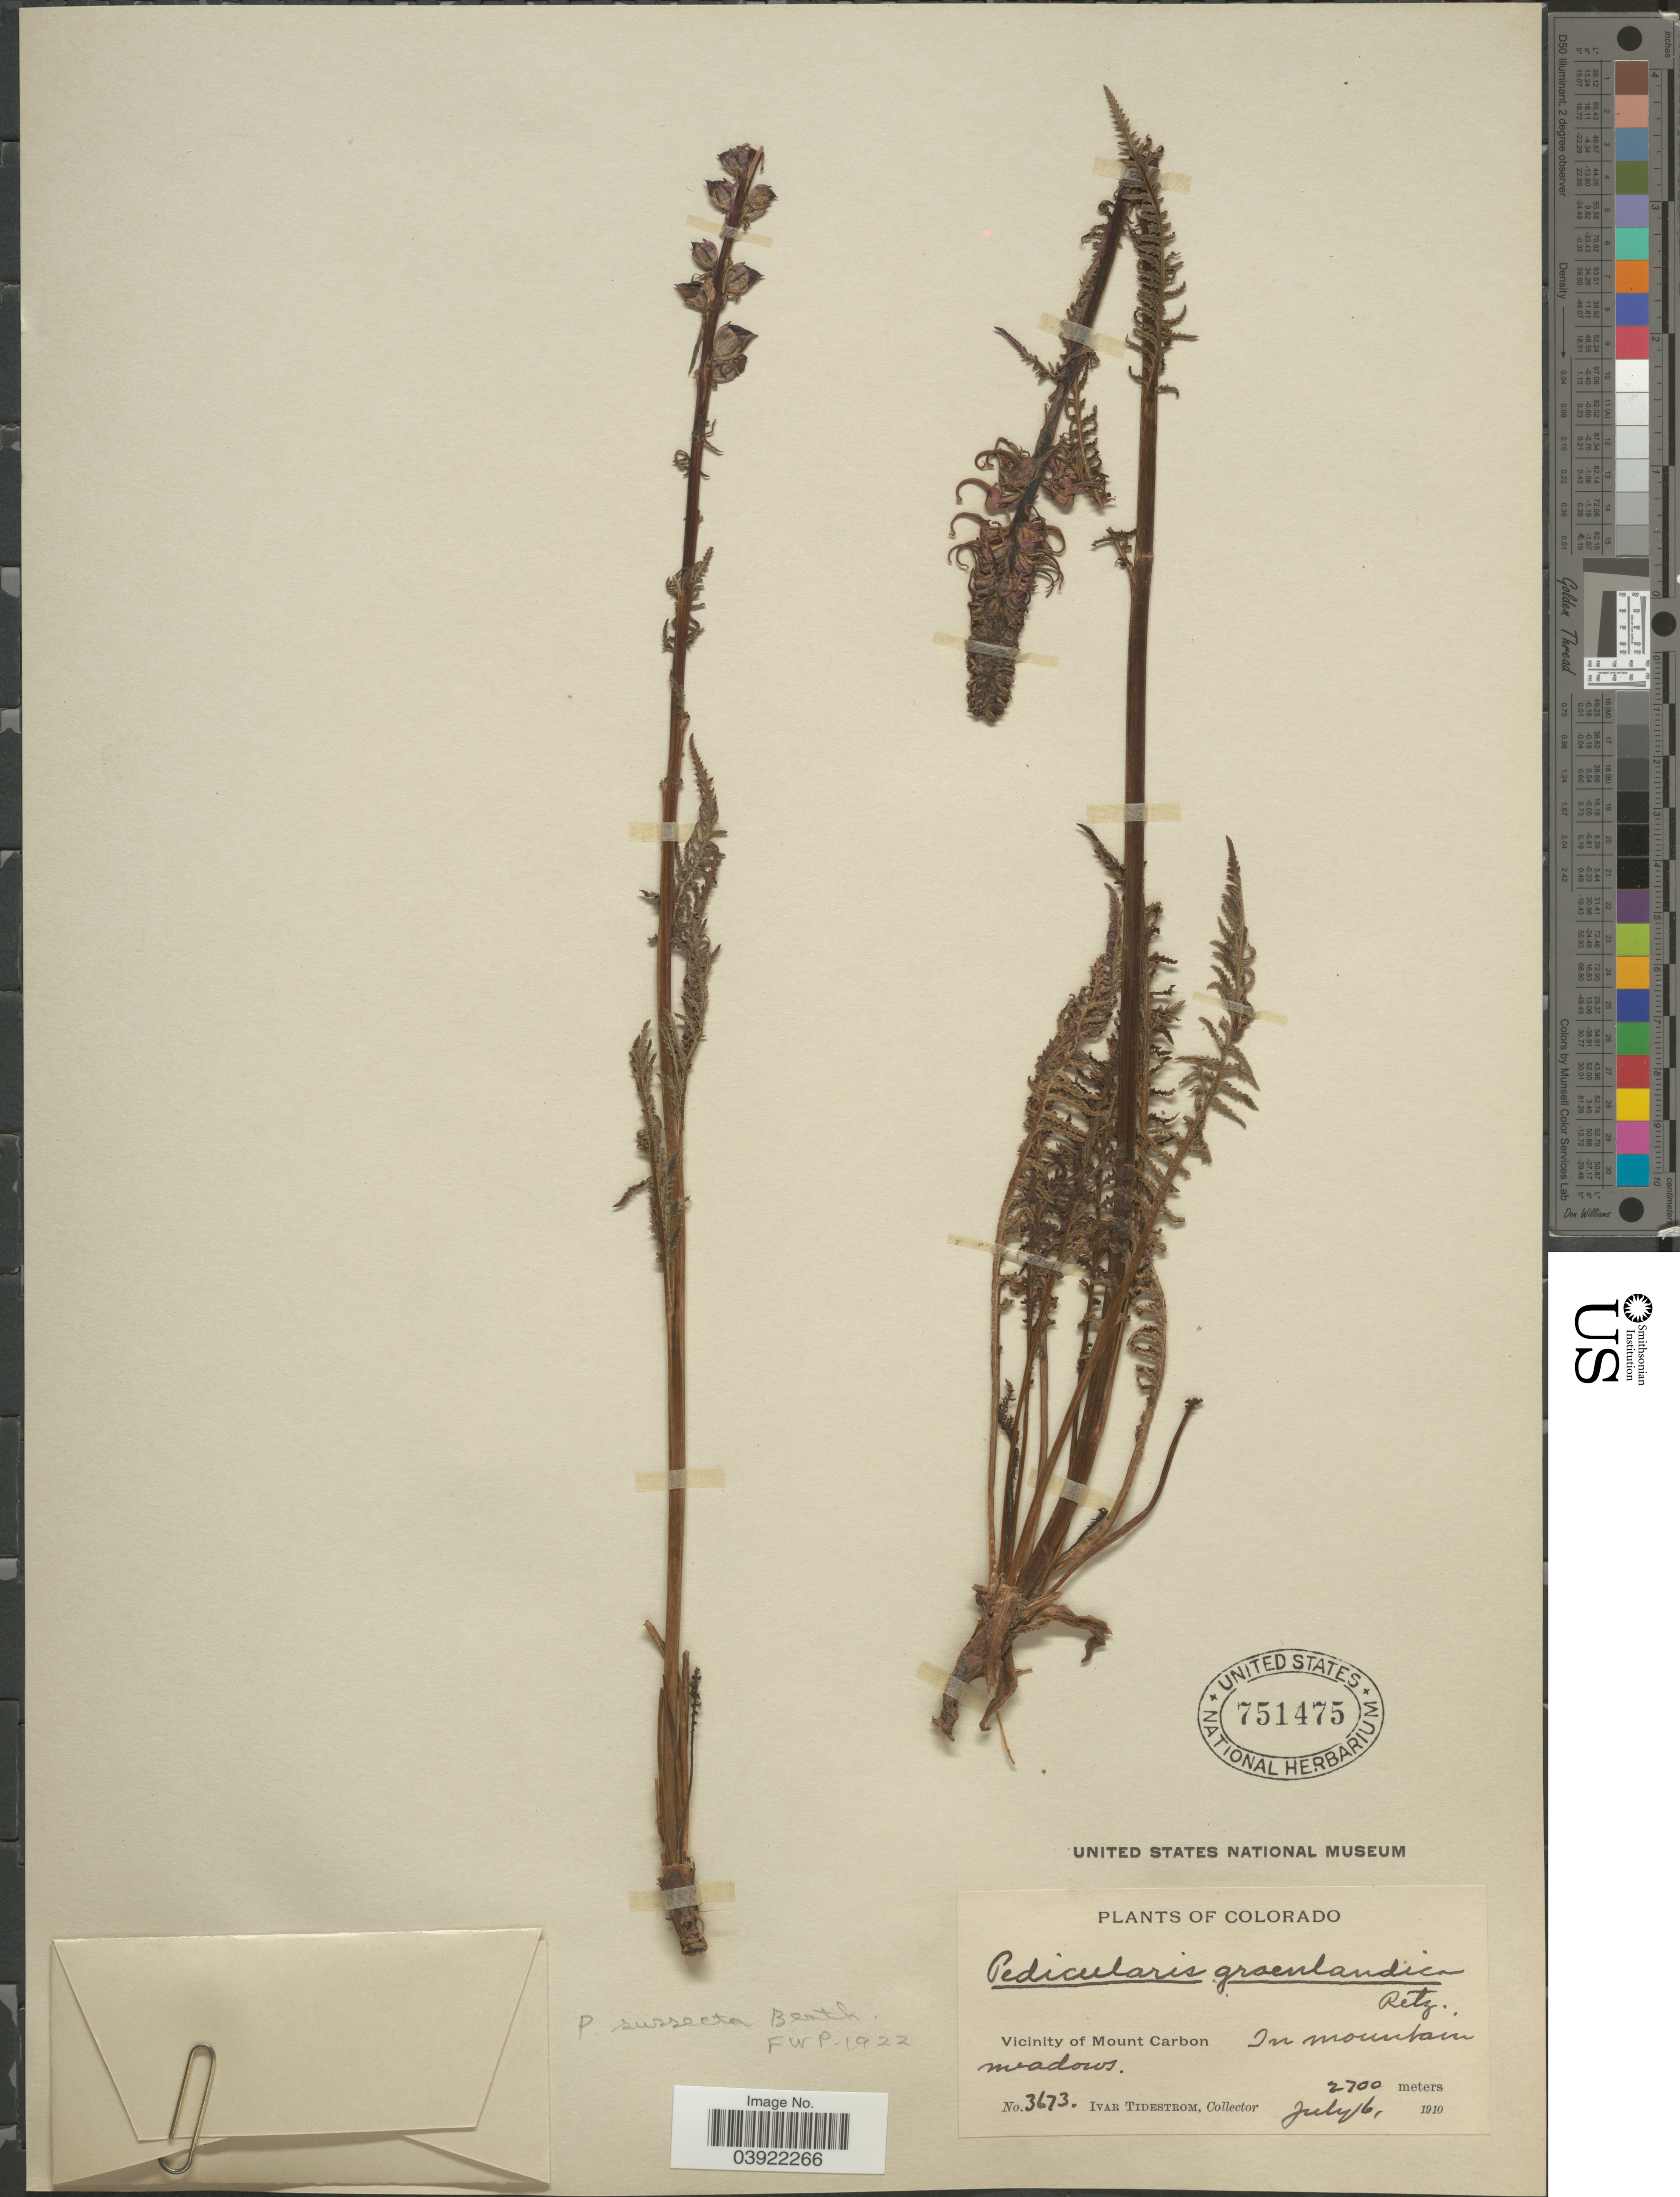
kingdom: Plantae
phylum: Tracheophyta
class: Magnoliopsida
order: Lamiales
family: Orobanchaceae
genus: Pedicularis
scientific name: Pedicularis groenlandica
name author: Retz.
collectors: I. F. Tidestrom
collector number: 3673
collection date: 1910-07-06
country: United States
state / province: Colorado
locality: Vicinity of Mount Carbon.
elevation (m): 2700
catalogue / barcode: US 751475